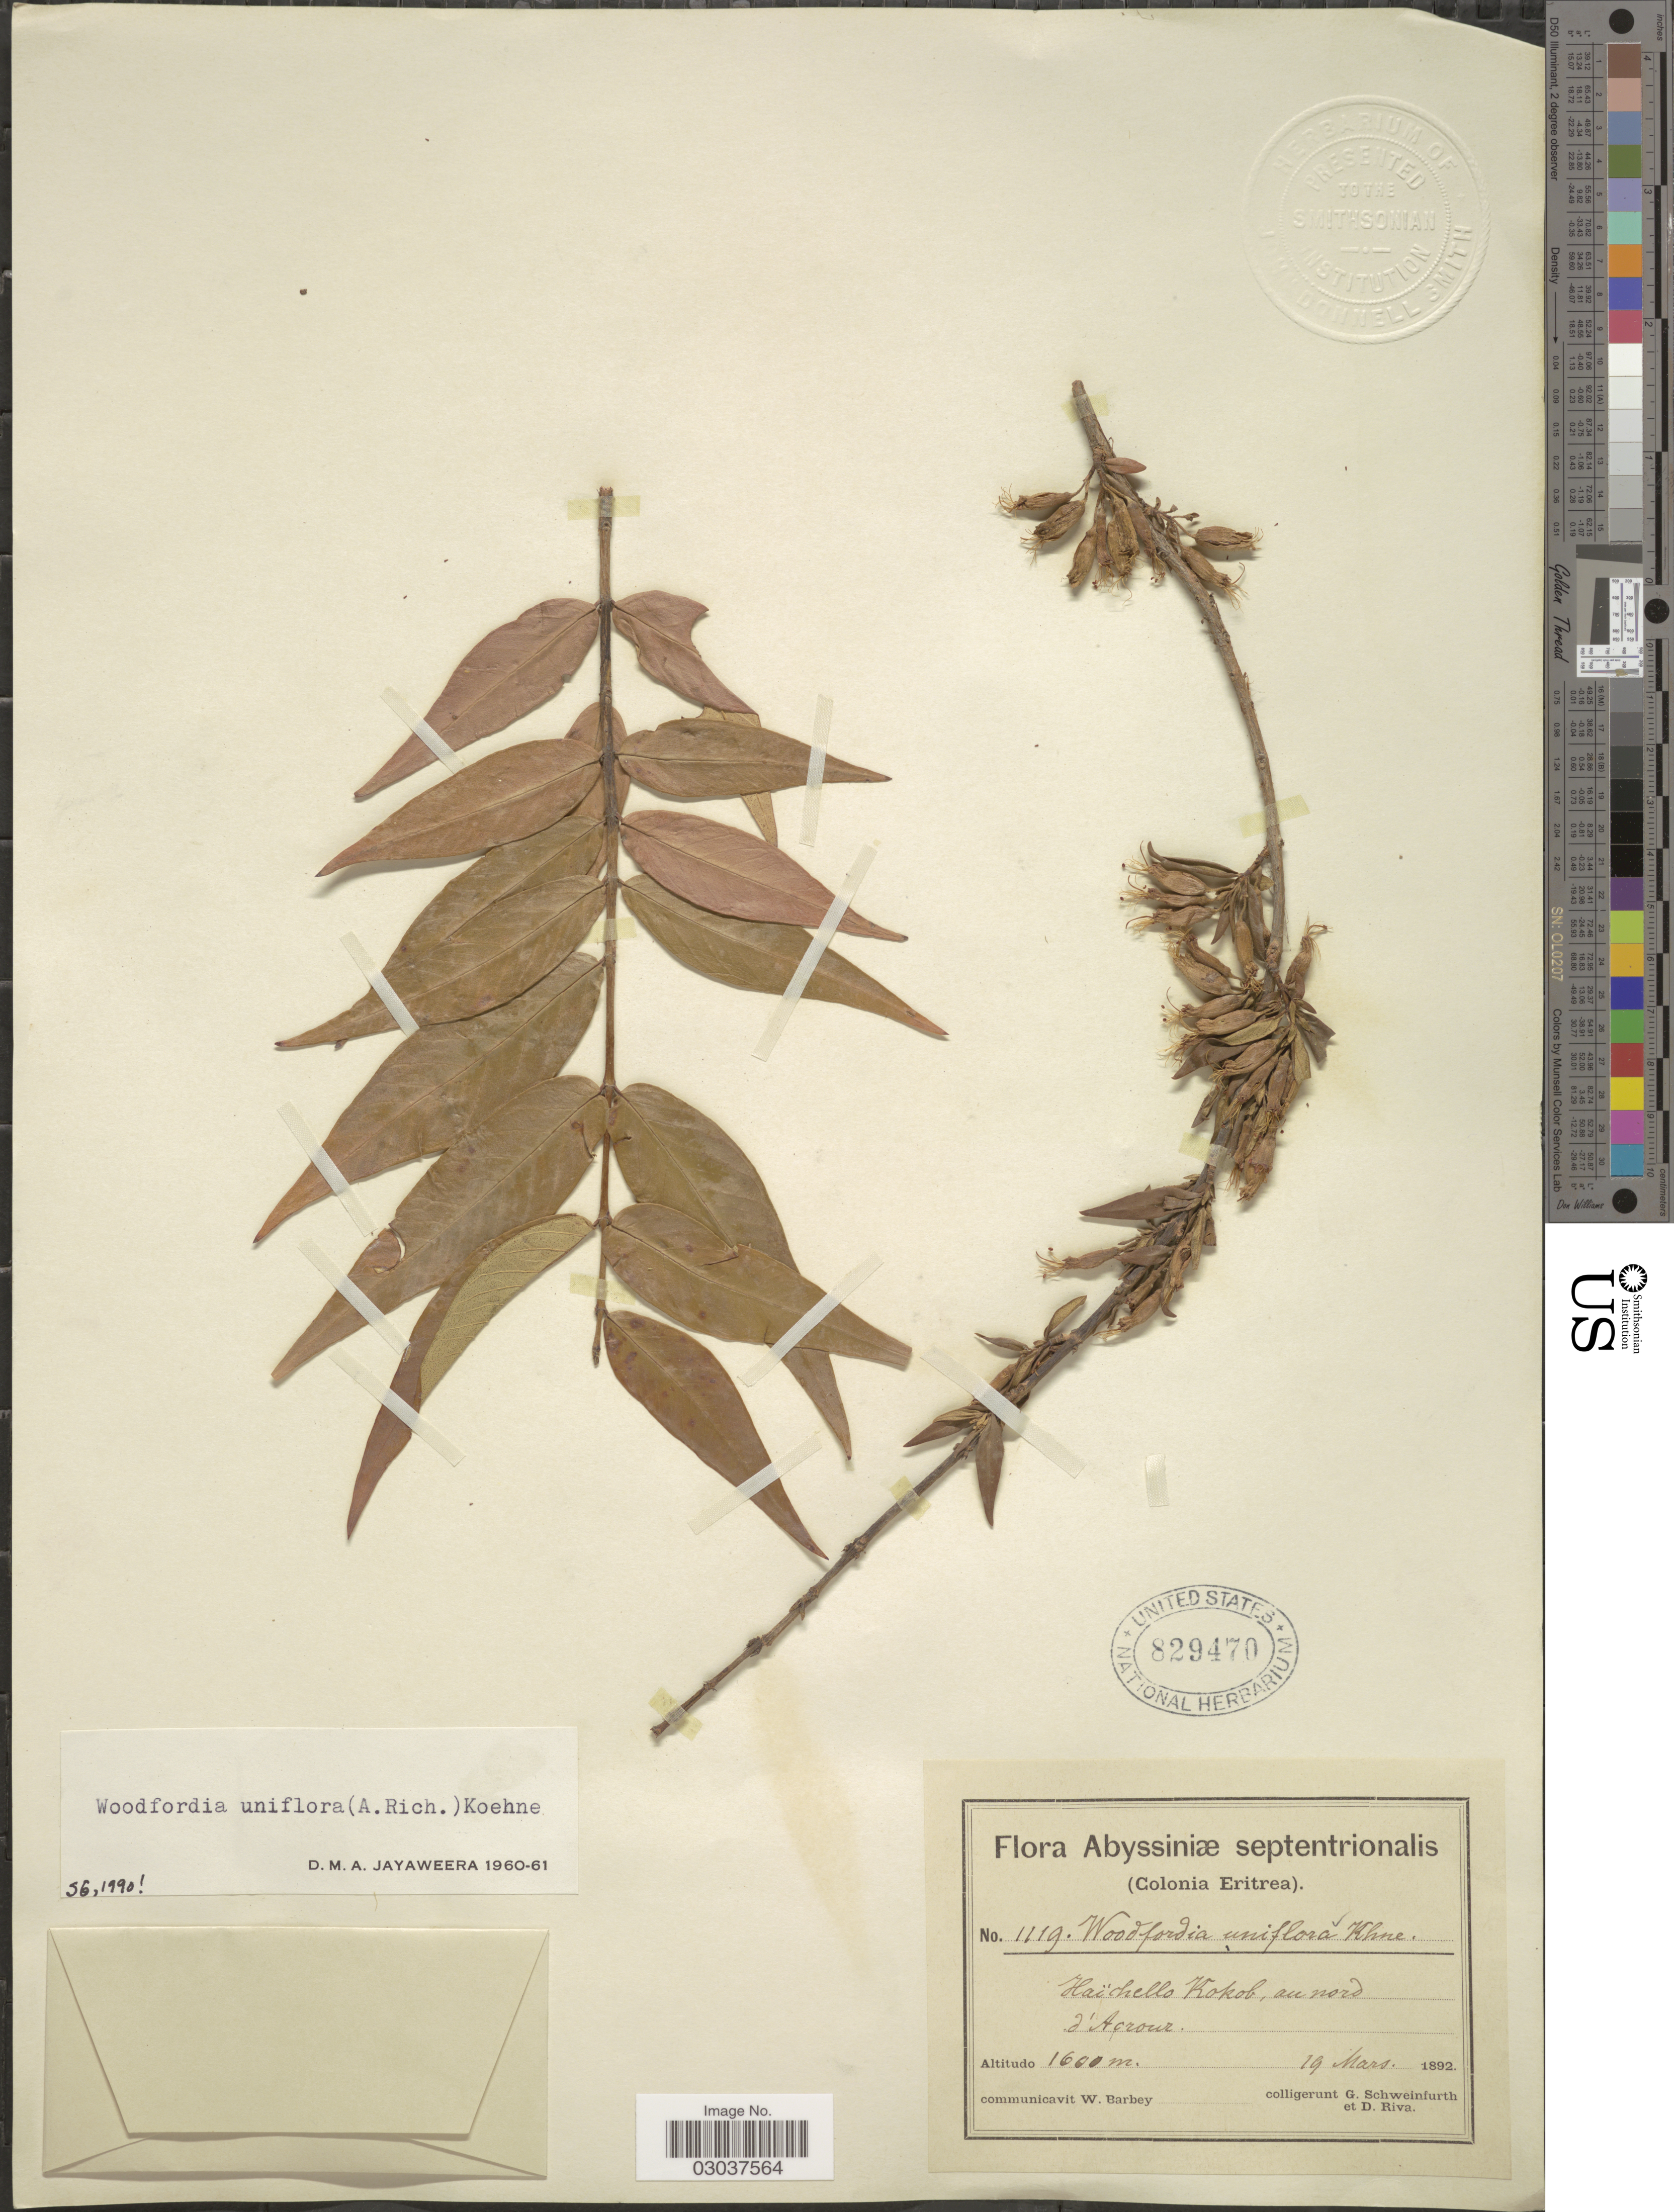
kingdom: Plantae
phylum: Tracheophyta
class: Magnoliopsida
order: Myrtales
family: Lythraceae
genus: Woodfordia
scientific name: Woodfordia uniflora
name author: (A. Rich.) Koehne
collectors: G. A. Schweinfurth (herbarium) & D. Riva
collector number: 1119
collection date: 1892-03-19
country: Eritrea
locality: Abyssiniae septentrionalis. (Colonia Eritrea). Haïchello Kokob, au nord d'Acrour.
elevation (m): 1600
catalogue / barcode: US 829470